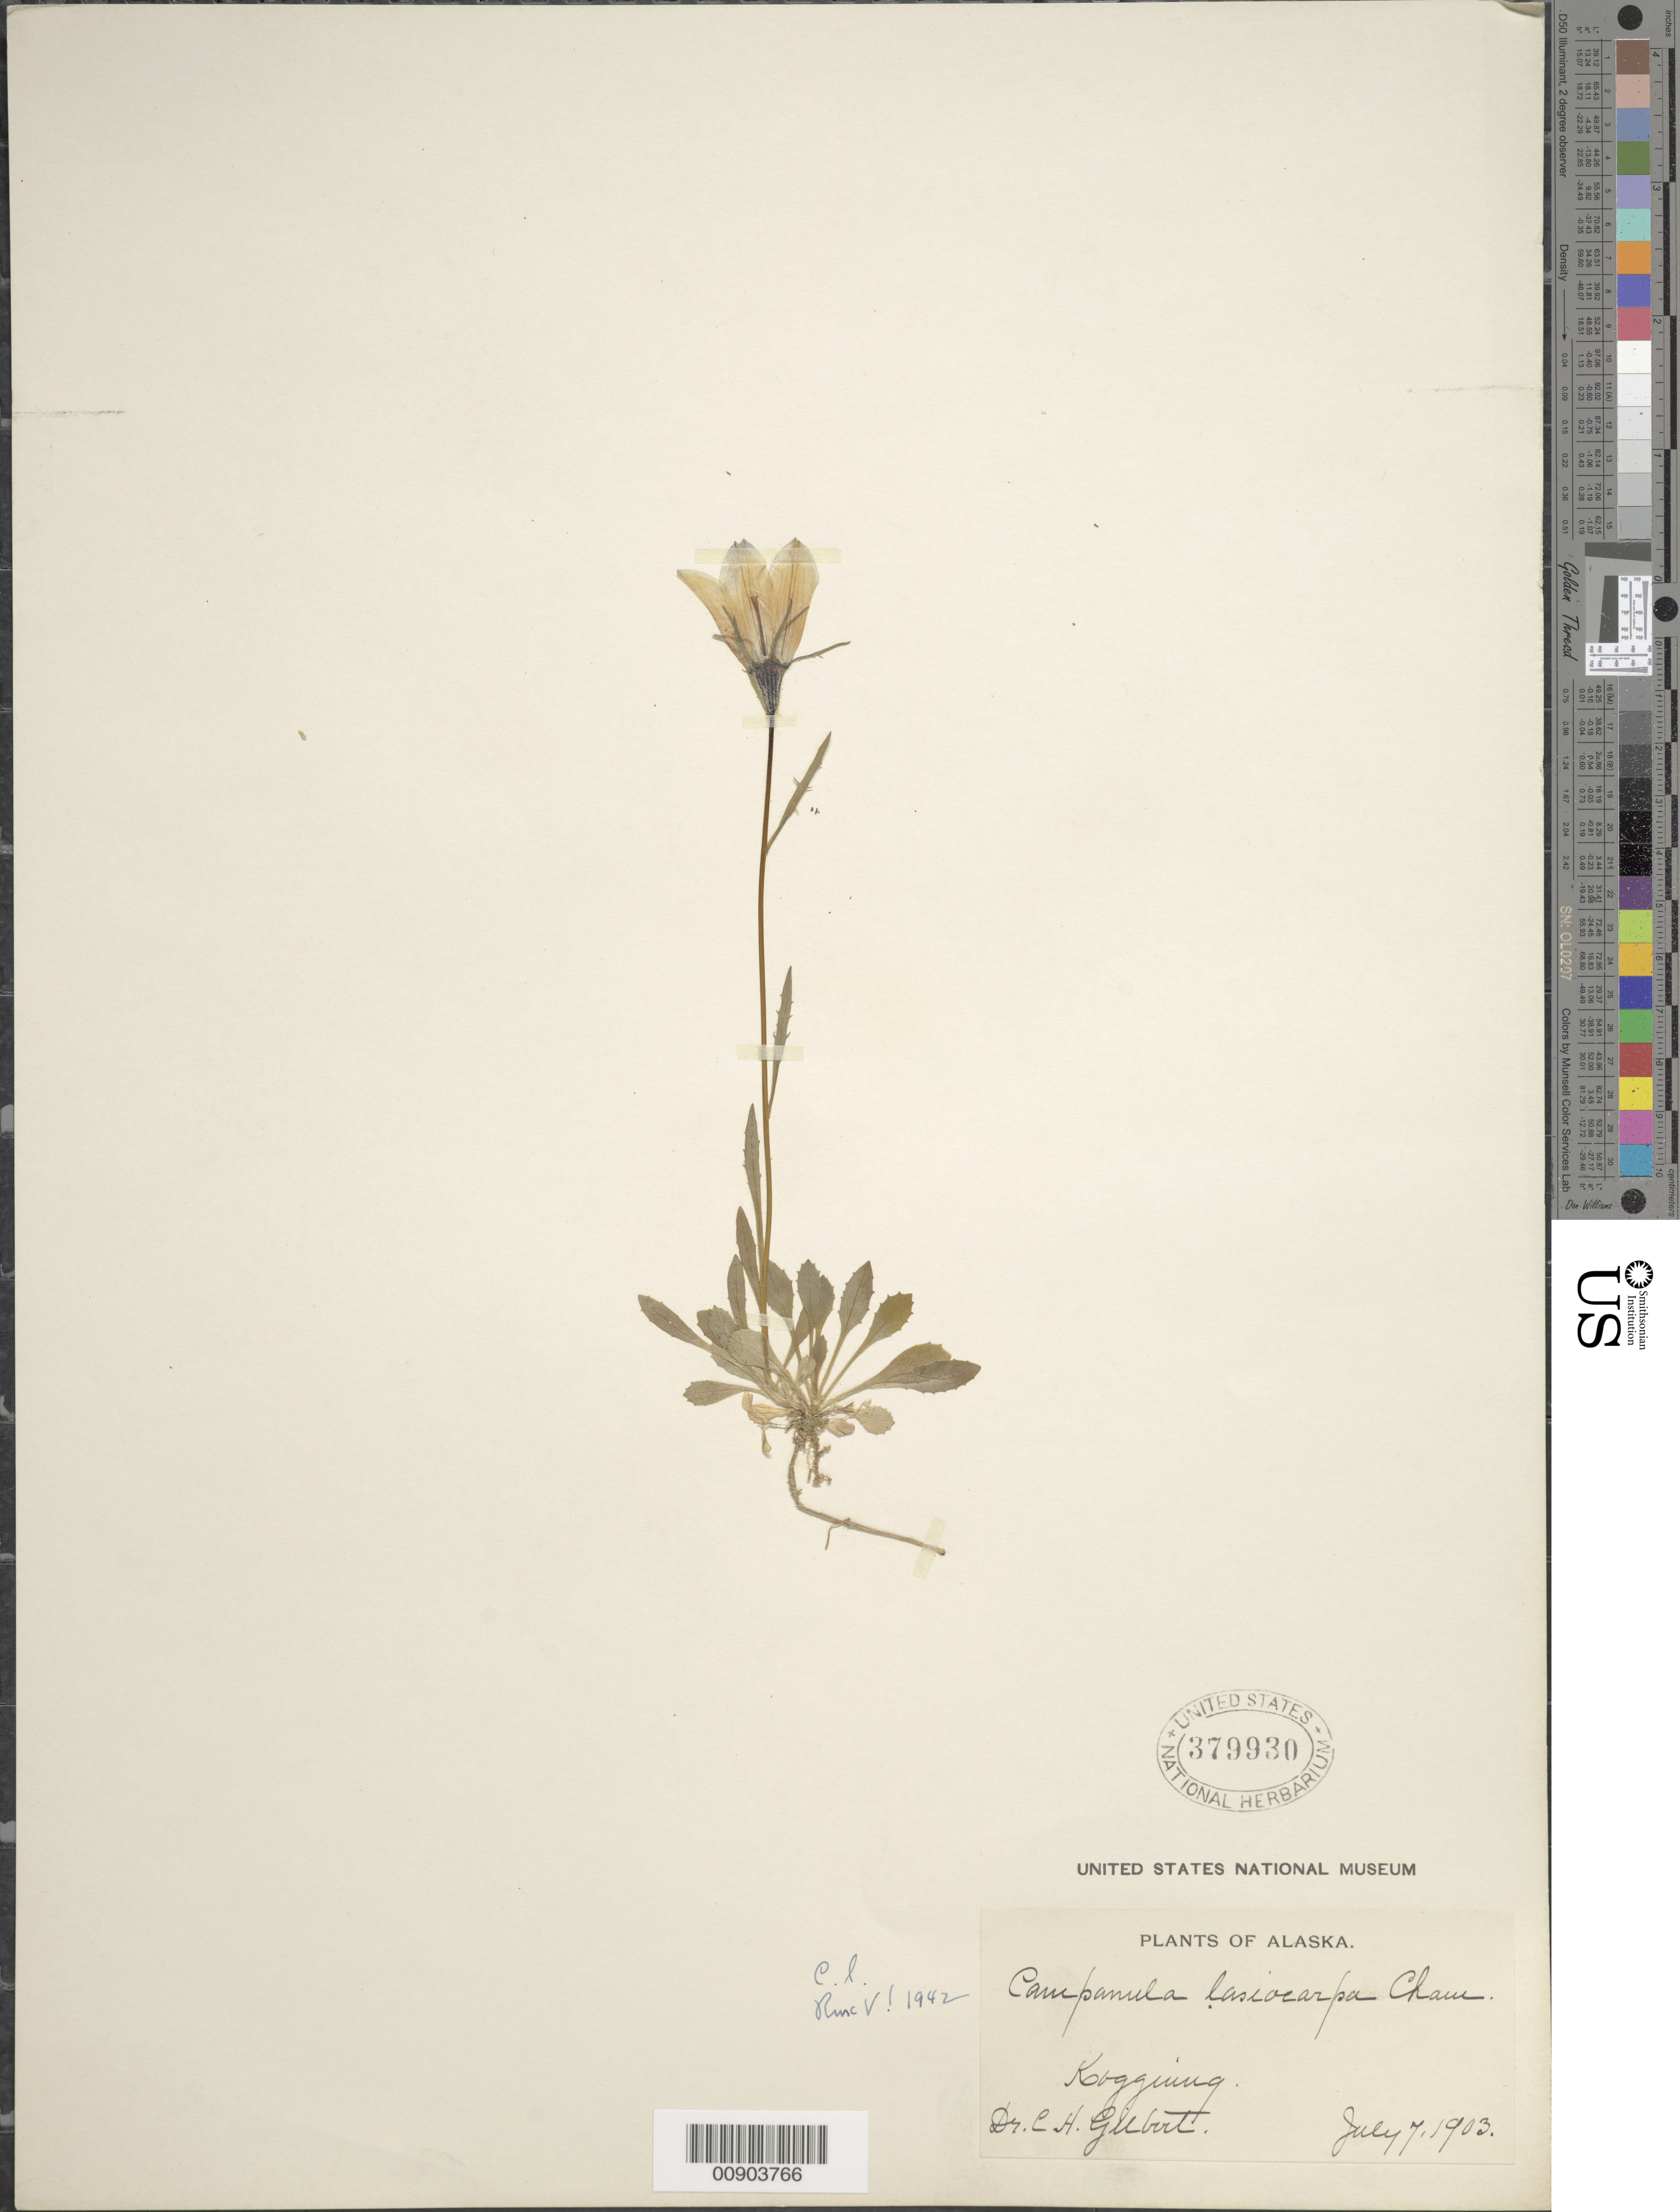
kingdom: Plantae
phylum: Tracheophyta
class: Magnoliopsida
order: Asterales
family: Campanulaceae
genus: Campanula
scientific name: Campanula lasiocarpa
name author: Cham.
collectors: C. Gilbert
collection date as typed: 07 Jul 1903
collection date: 1903-07-07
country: United States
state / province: Alaska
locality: Kogguing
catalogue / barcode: US 379930